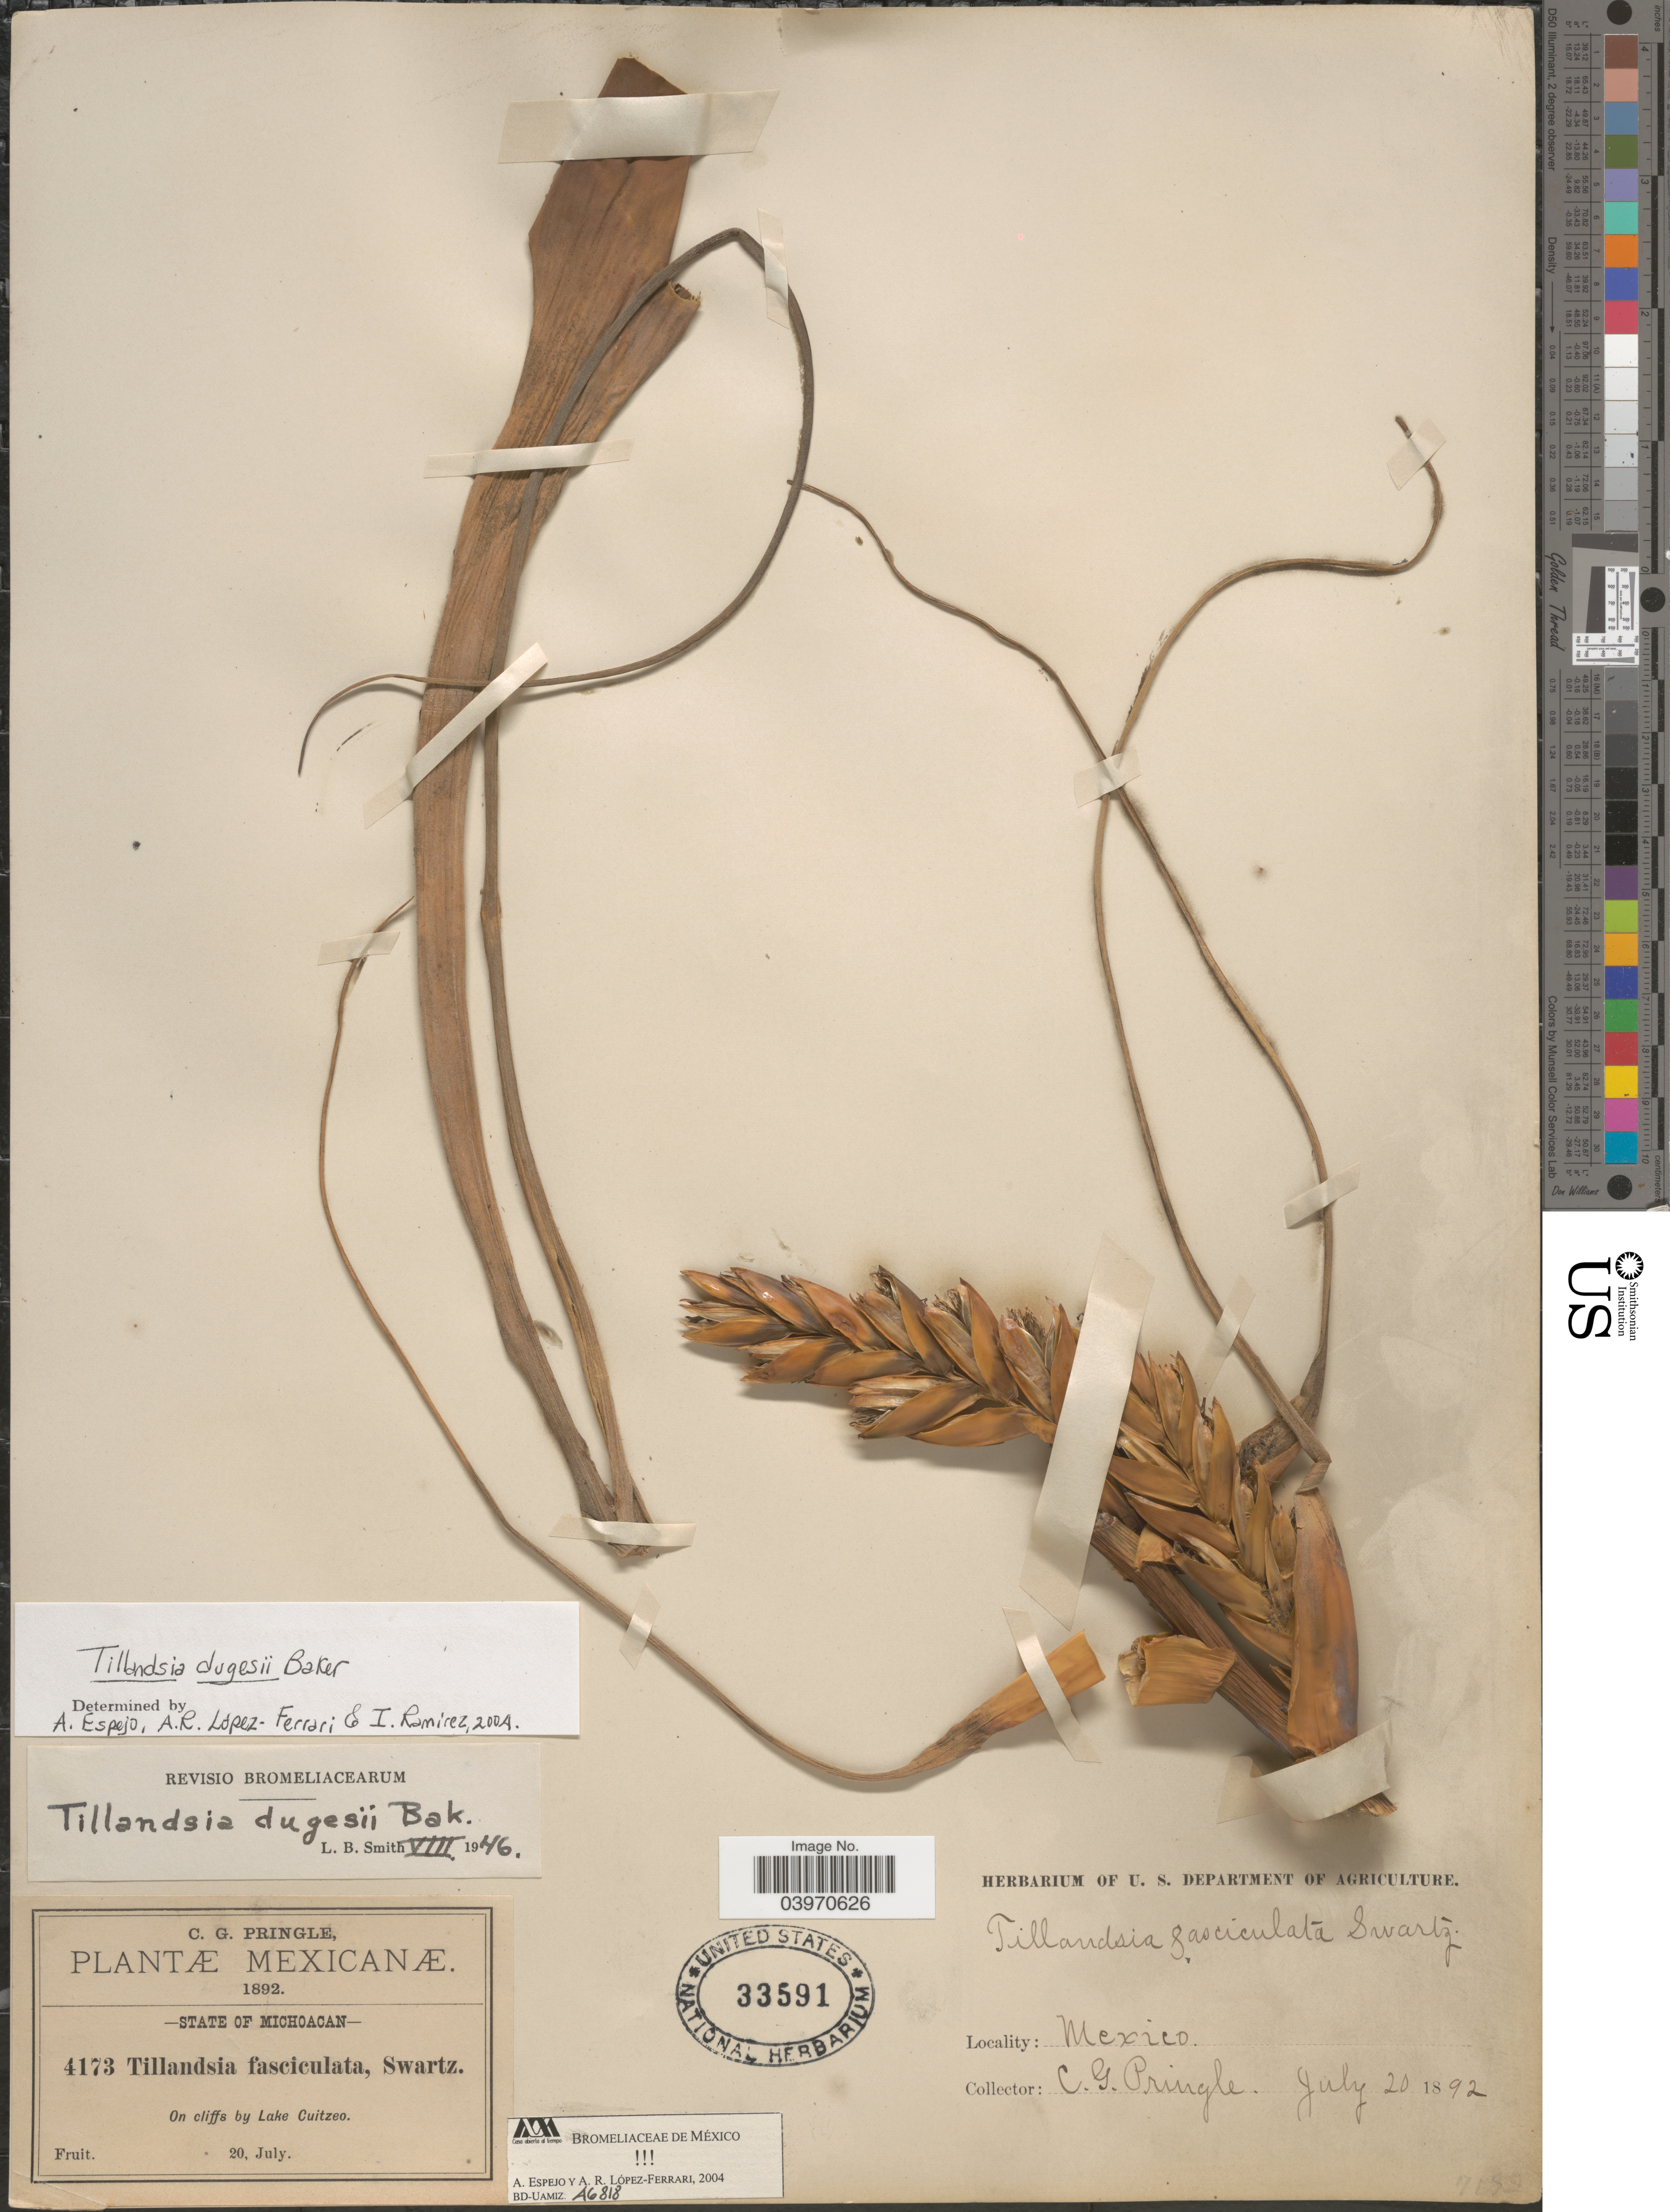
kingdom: Plantae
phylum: Tracheophyta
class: Liliopsida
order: Poales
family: Bromeliaceae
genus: Tillandsia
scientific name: Tillandsia dugesii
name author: Baker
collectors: C. G. Pringle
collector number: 4173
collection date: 1892-07-20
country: Mexico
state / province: Michoacán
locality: On cliffs by Lake Cuitzeo.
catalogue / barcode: US 33591